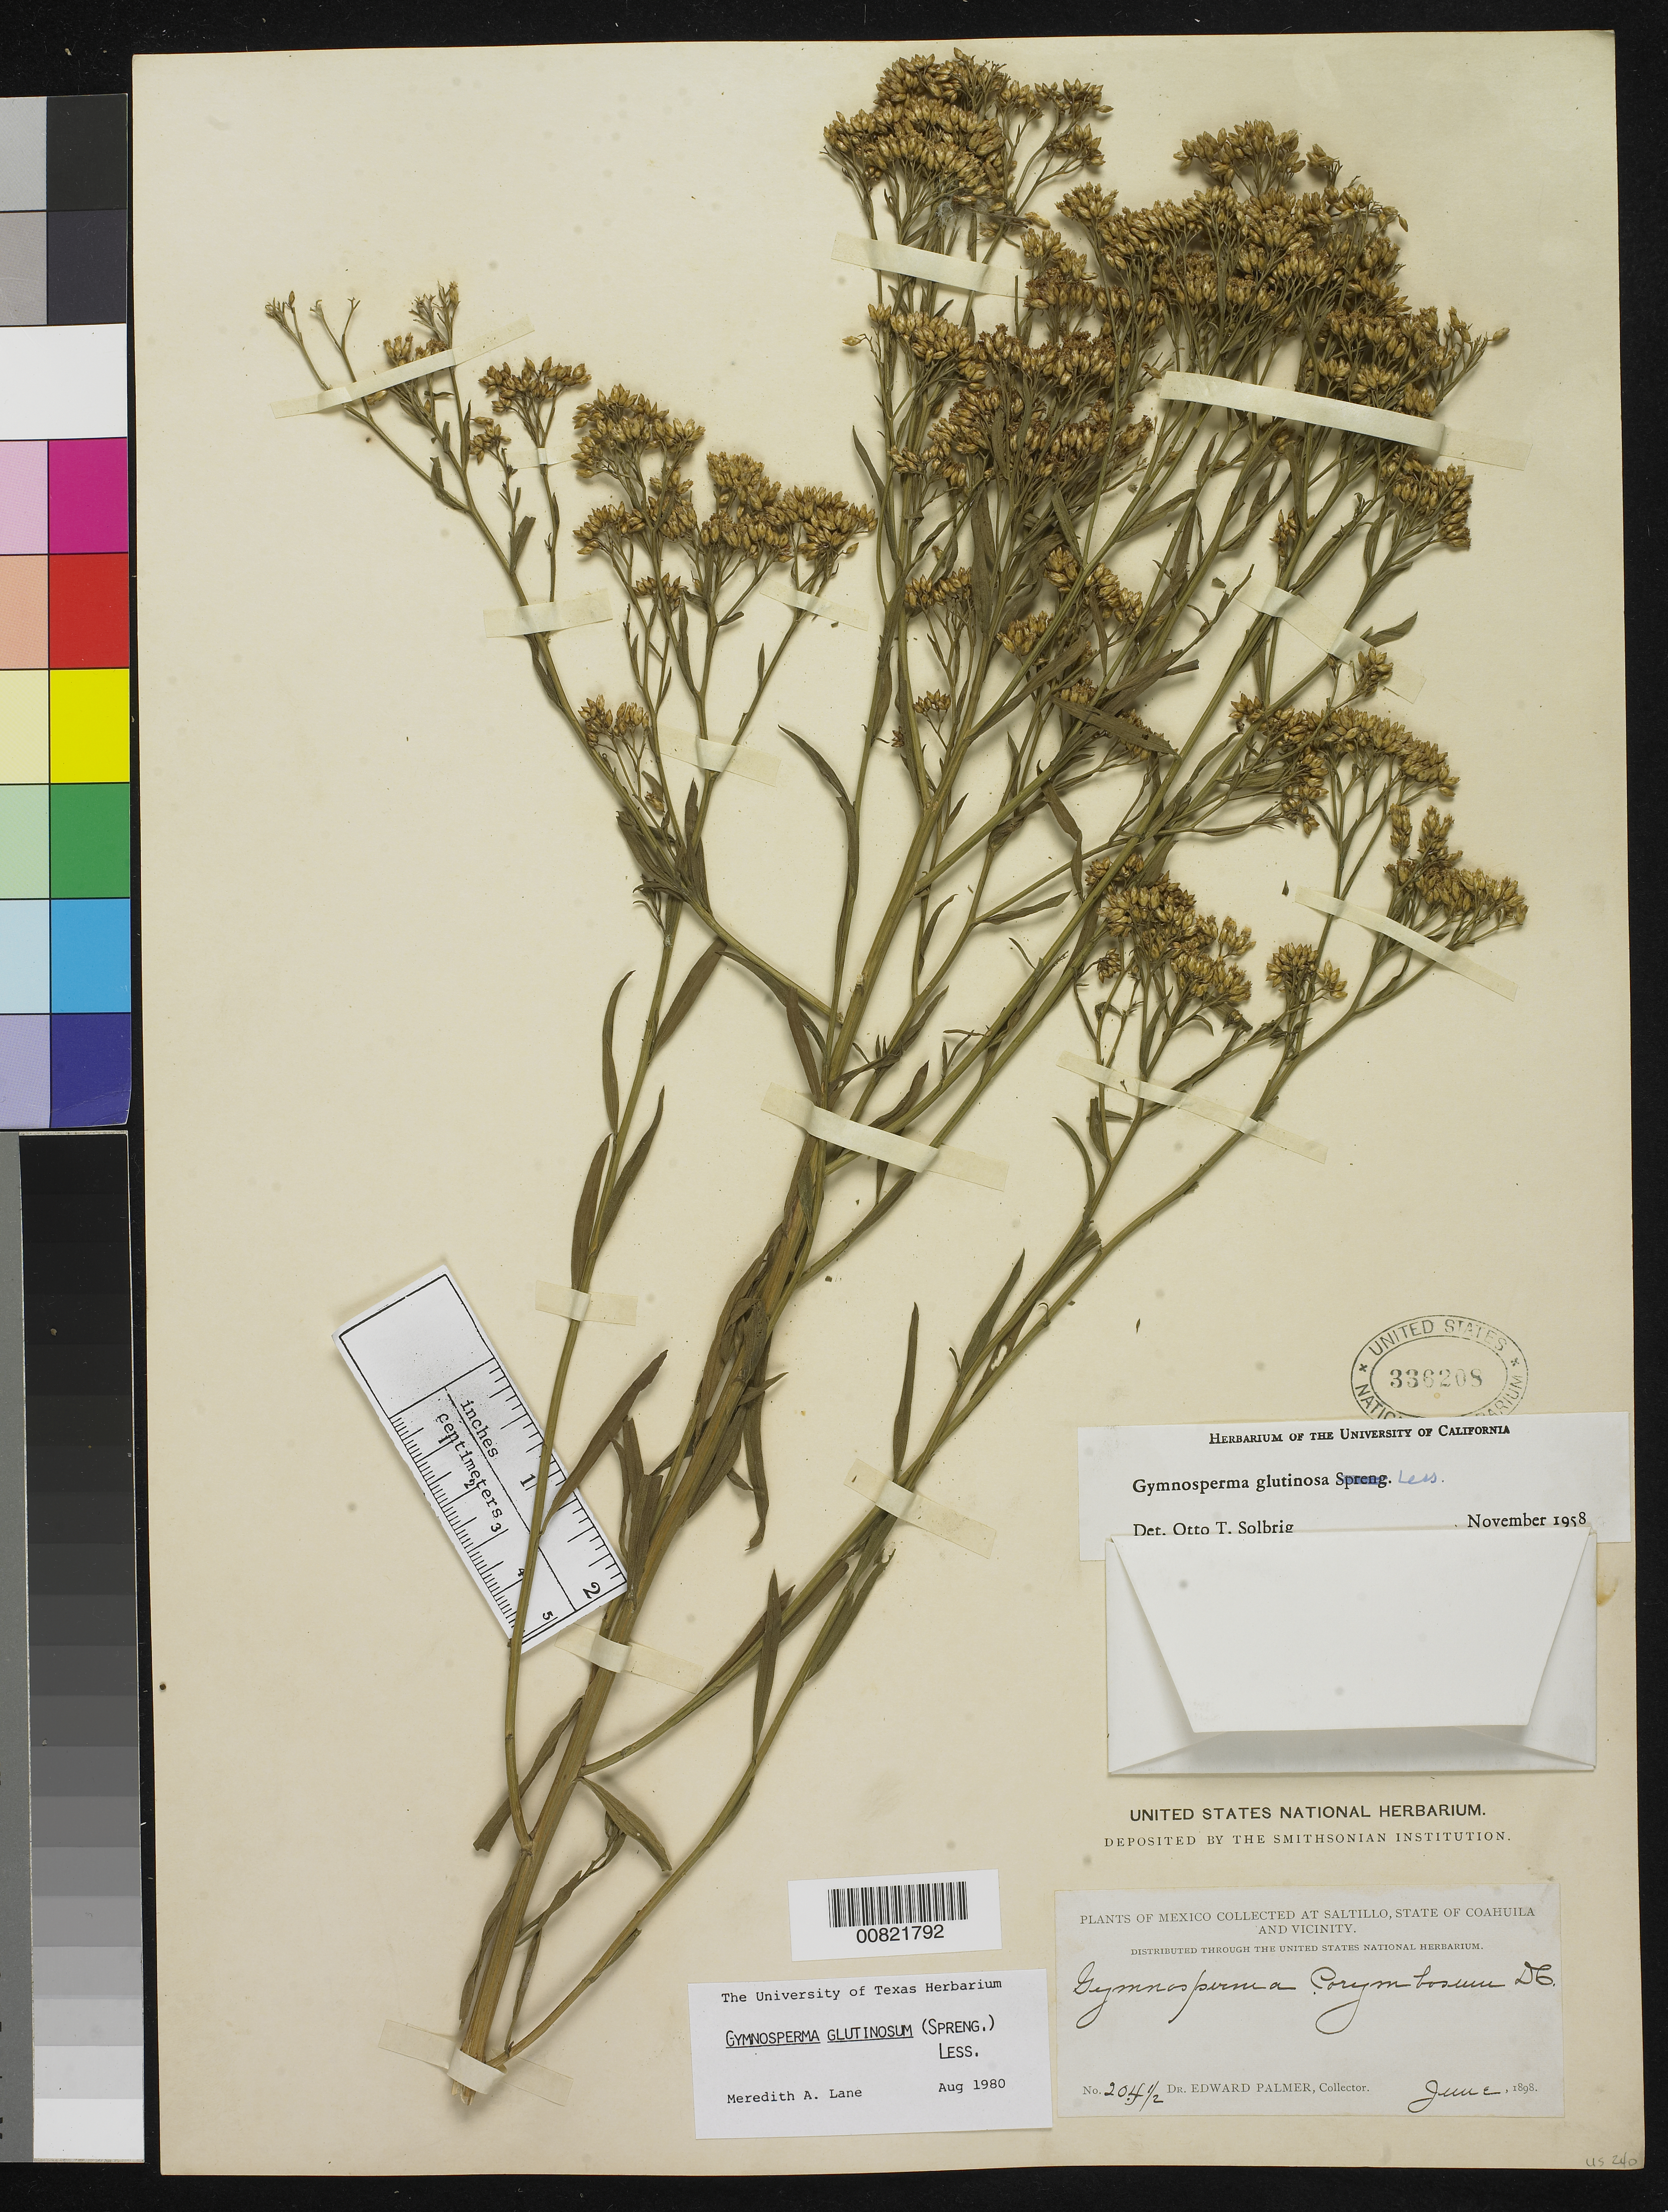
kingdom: Plantae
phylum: Tracheophyta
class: Magnoliopsida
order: Asterales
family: Asteraceae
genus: Gymnosperma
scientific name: Gymnosperma glutinosum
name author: (Spreng.) Less.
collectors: E. Palmer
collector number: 204½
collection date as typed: Jun 1898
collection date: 1898-06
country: Mexico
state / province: Coahuila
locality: Saltillo, Coahuila and vicinity.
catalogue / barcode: US 336208